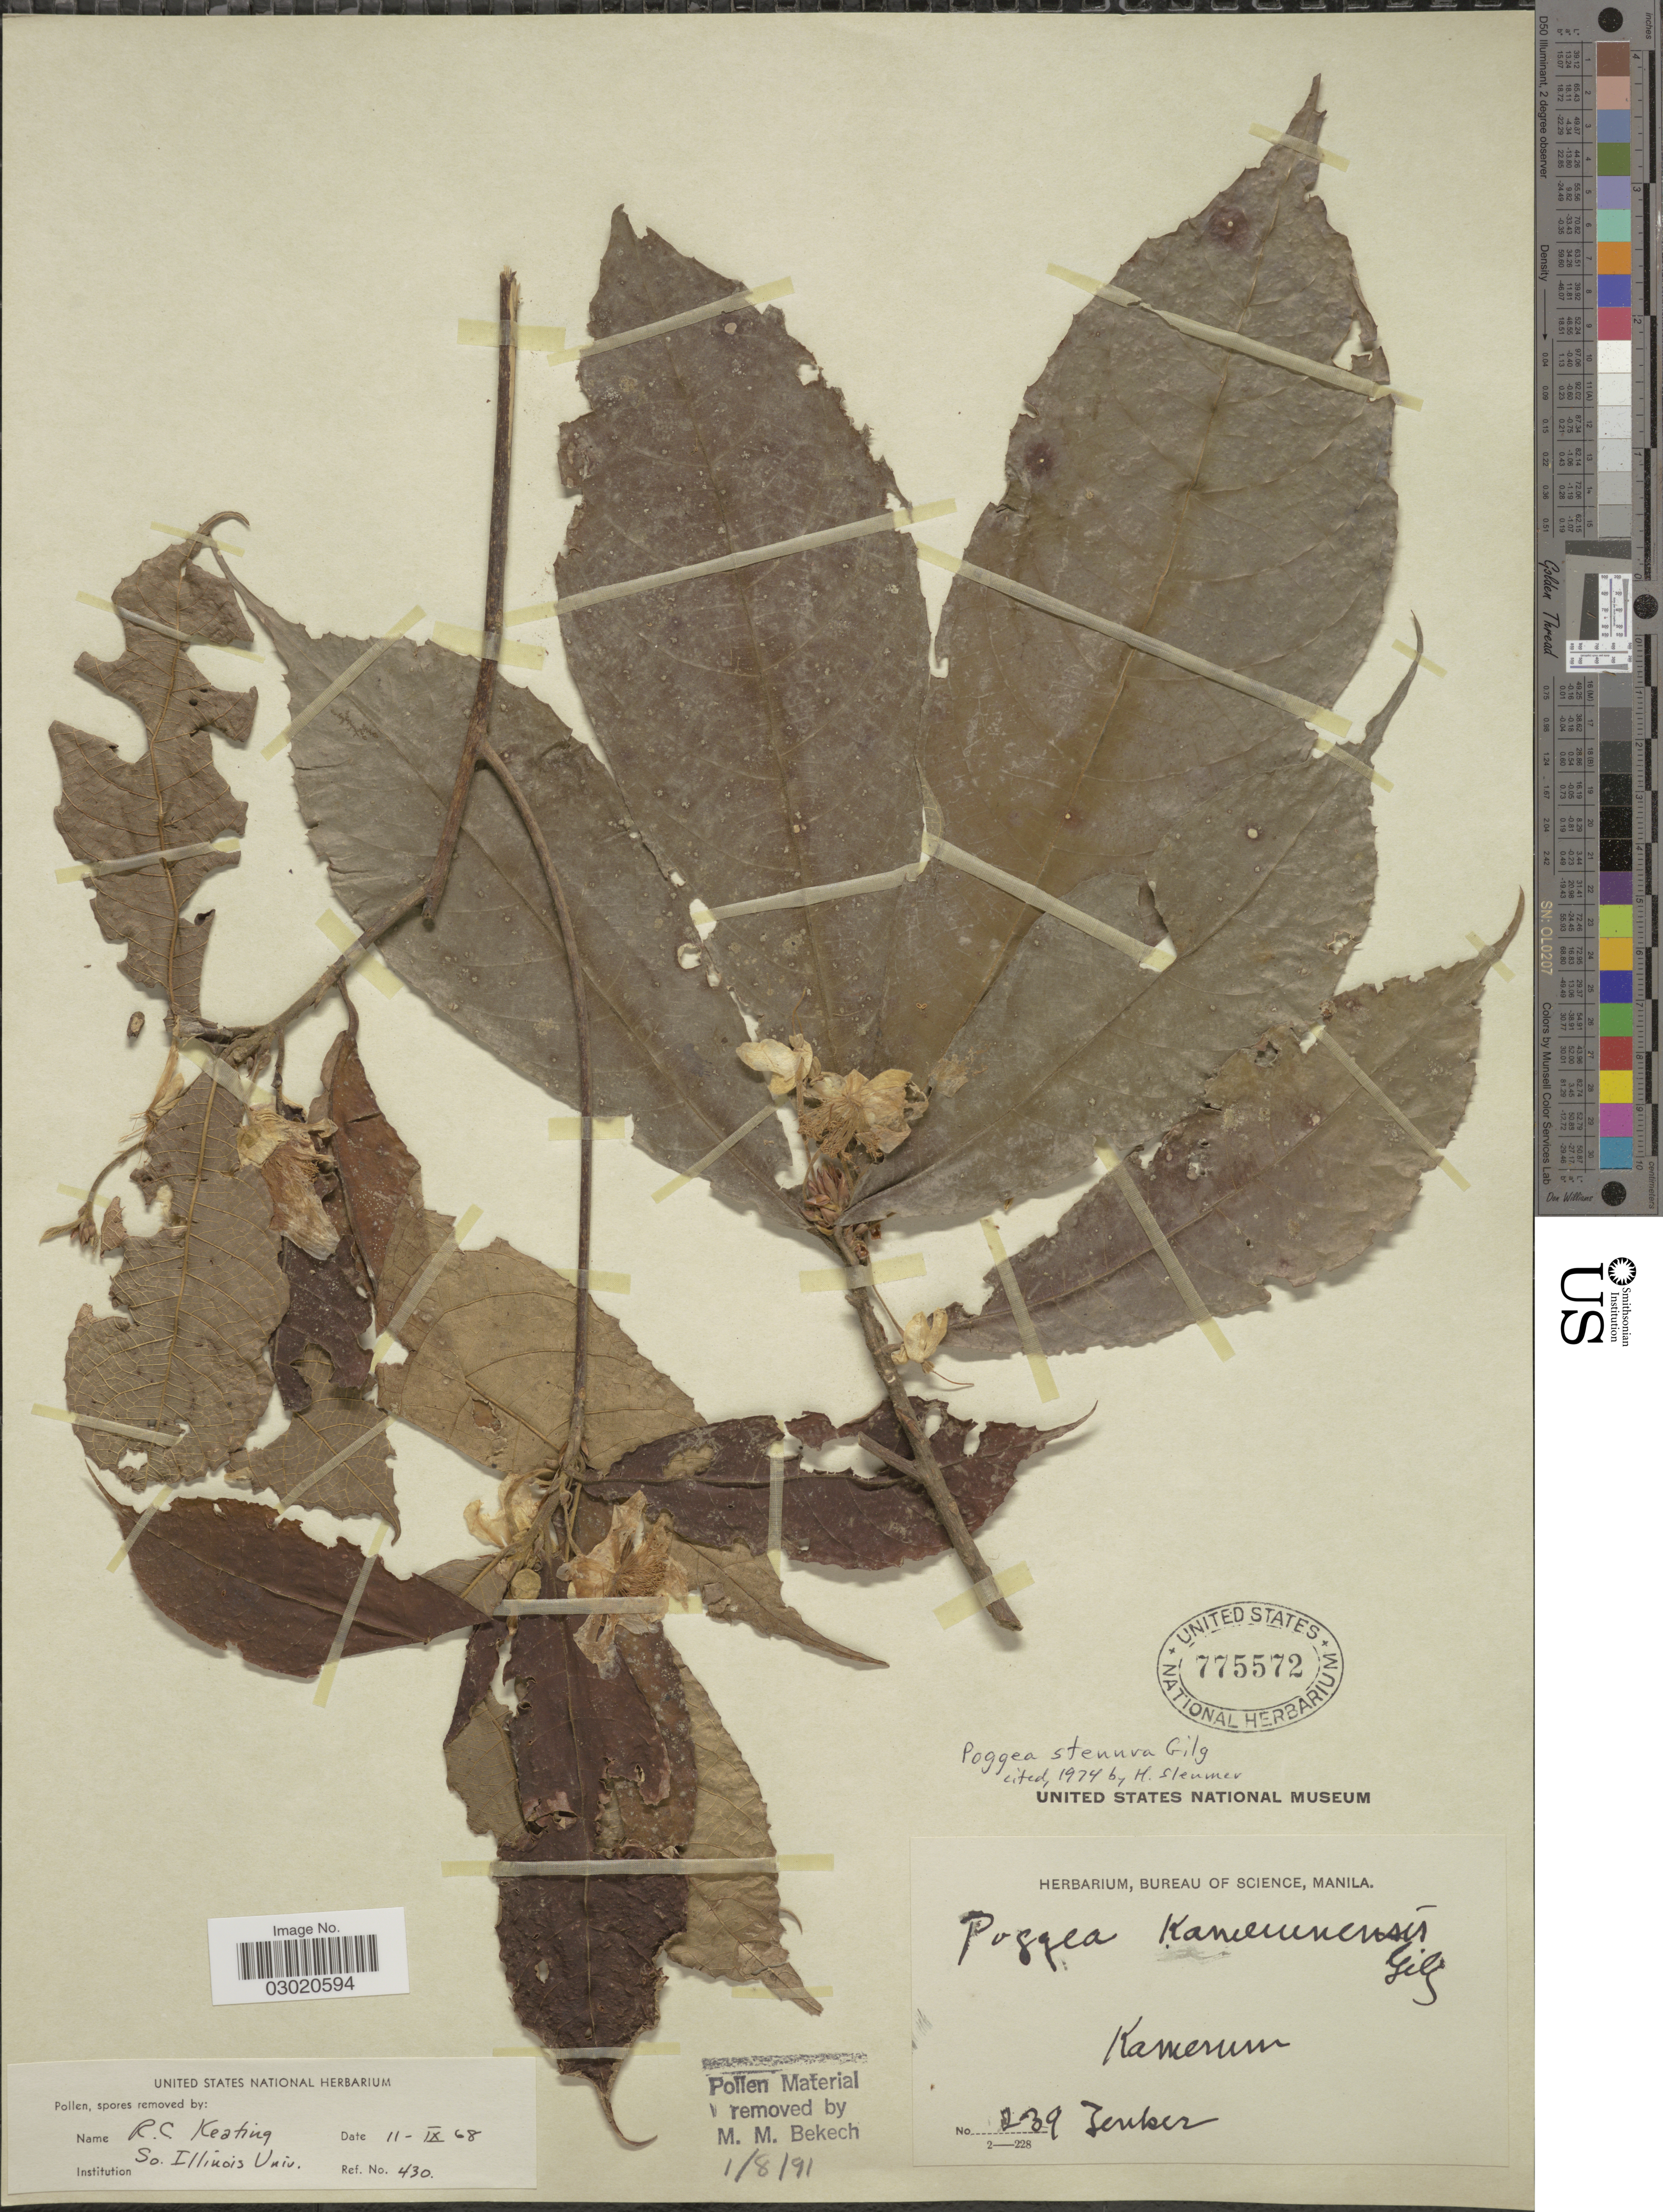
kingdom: Plantae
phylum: Tracheophyta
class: Magnoliopsida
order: Malpighiales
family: Achariaceae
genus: Poggea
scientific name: Poggea stenura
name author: Gilg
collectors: Zenker, --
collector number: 239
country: Cameroon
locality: Kamerun.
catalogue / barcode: US 775572